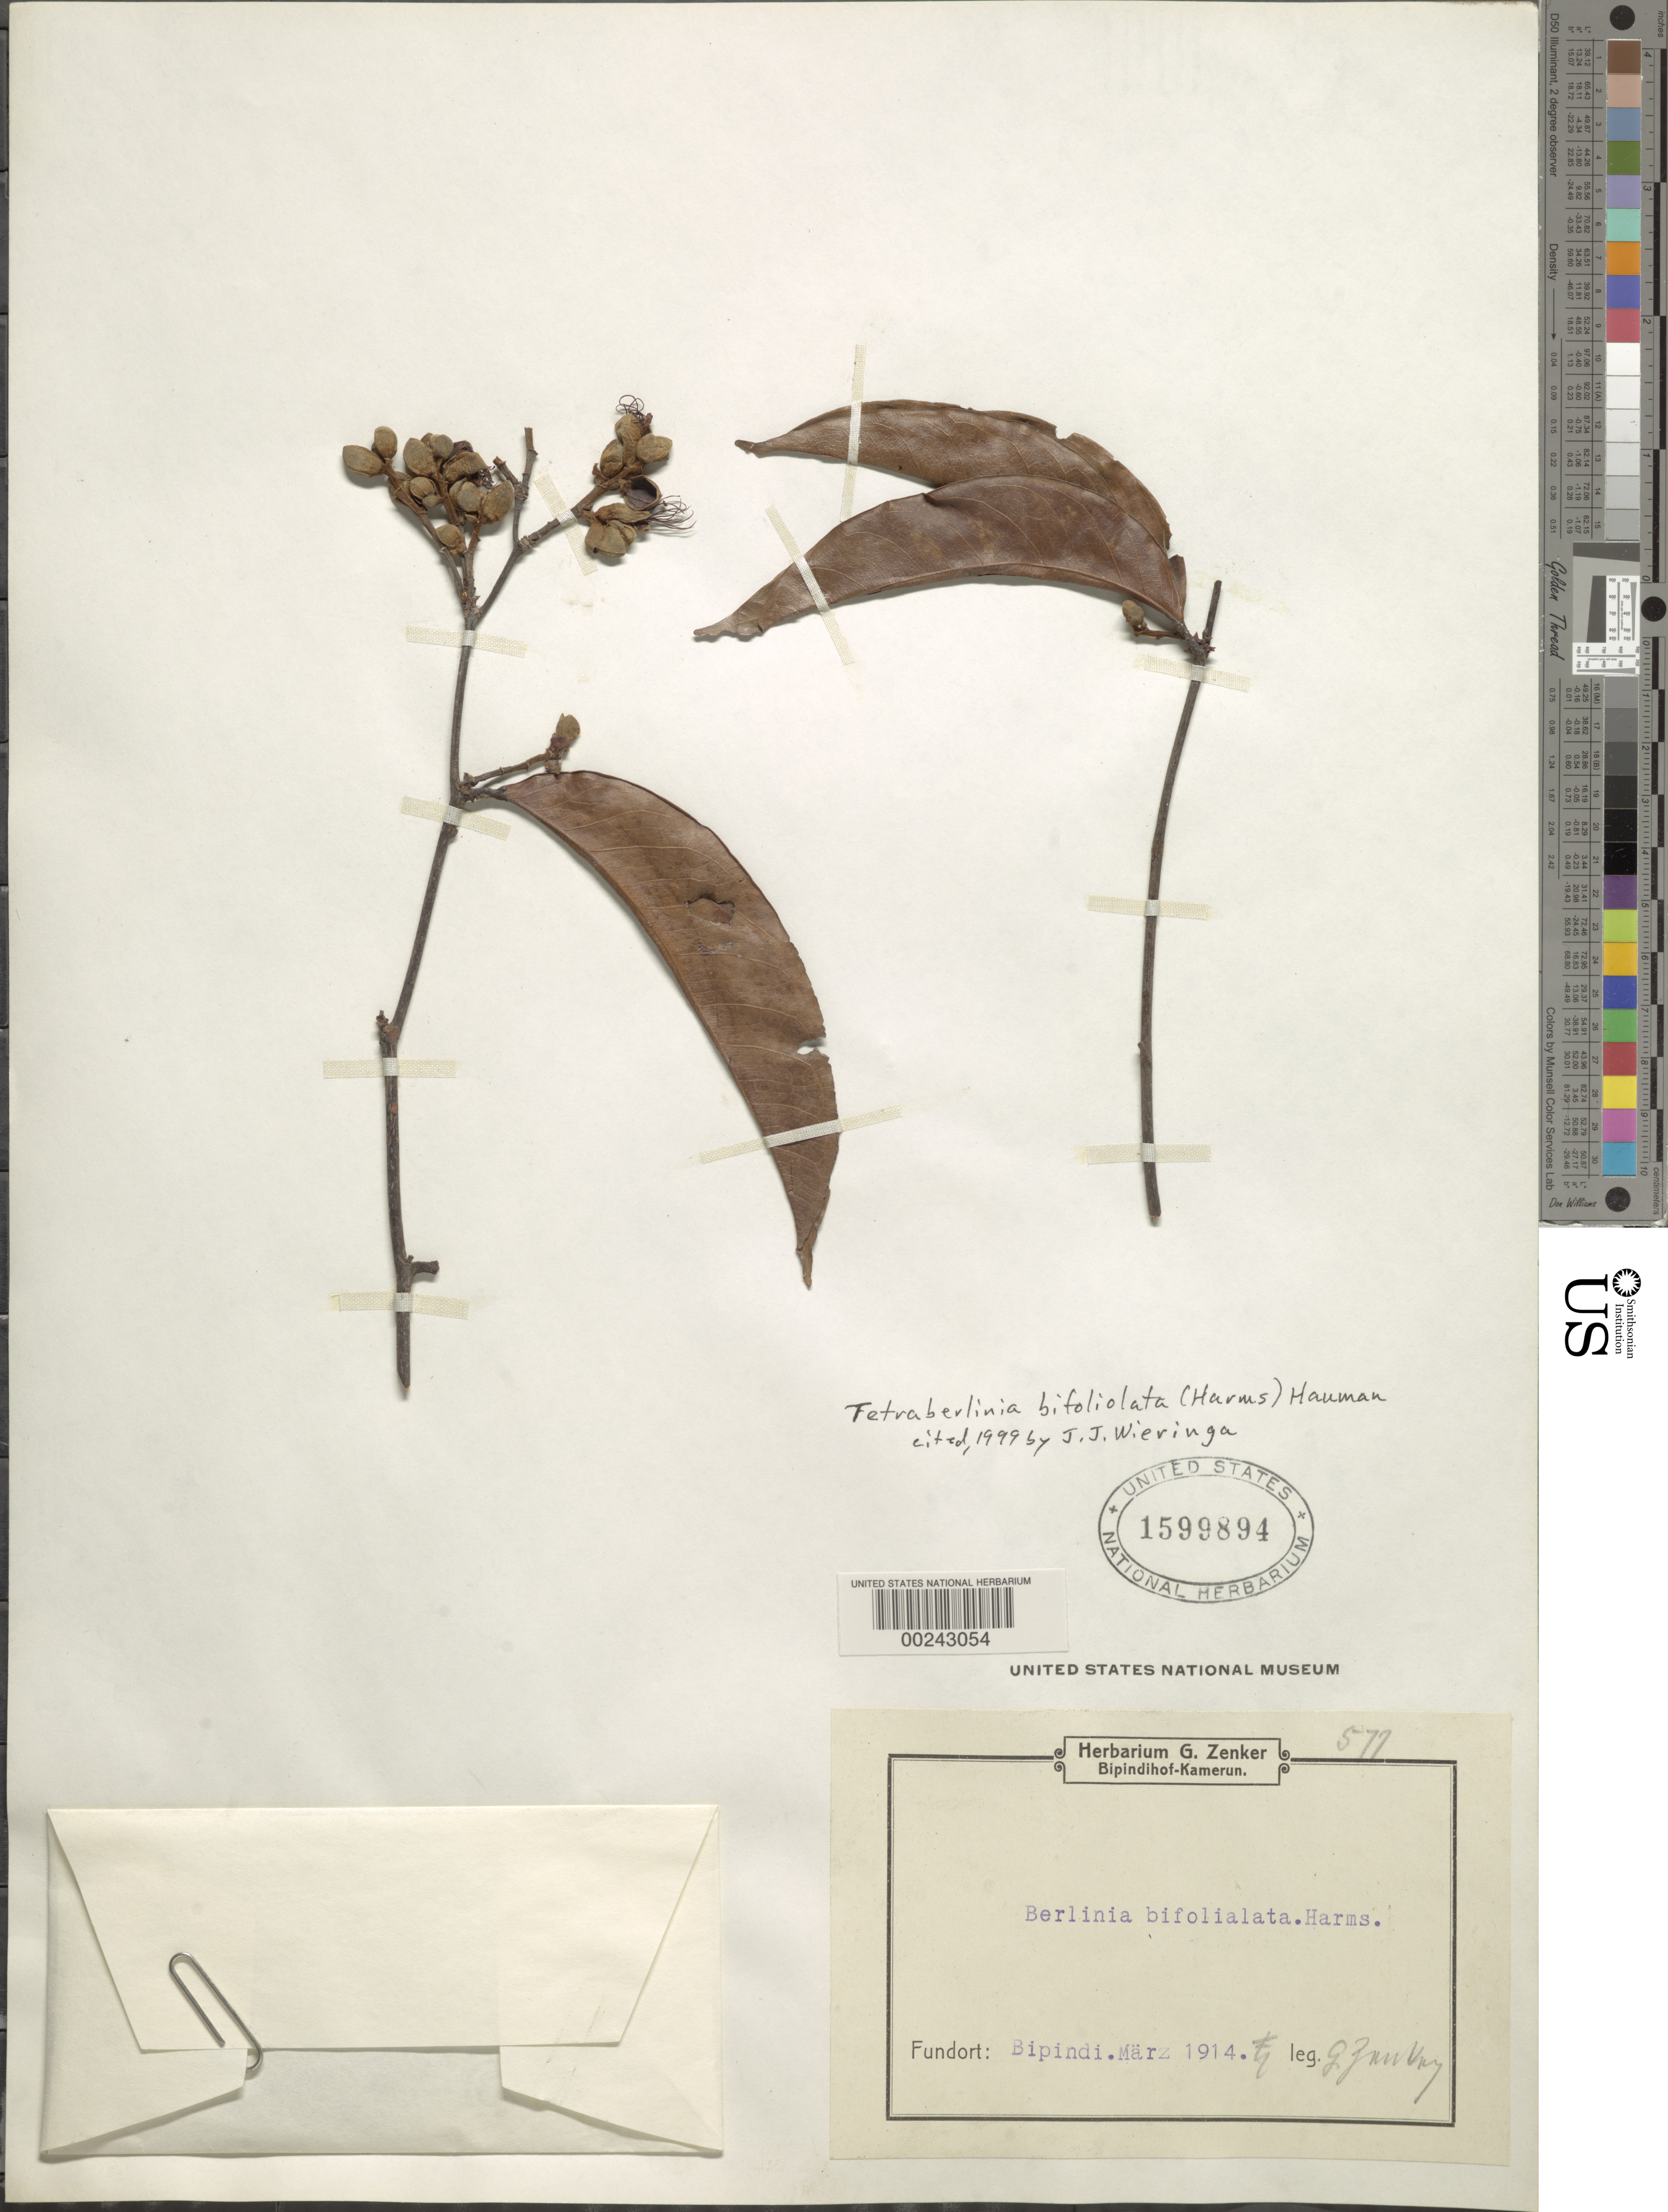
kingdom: Plantae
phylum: Tracheophyta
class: Magnoliopsida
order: Fabales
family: Fabaceae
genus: Tetraberlinia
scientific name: Tetraberlinia bifoliolata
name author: (Harms) Hauman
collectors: G. A. Zenker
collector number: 577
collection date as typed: Mar 1914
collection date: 1914-03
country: Cameroon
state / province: Sud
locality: Bipindi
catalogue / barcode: US 1599894